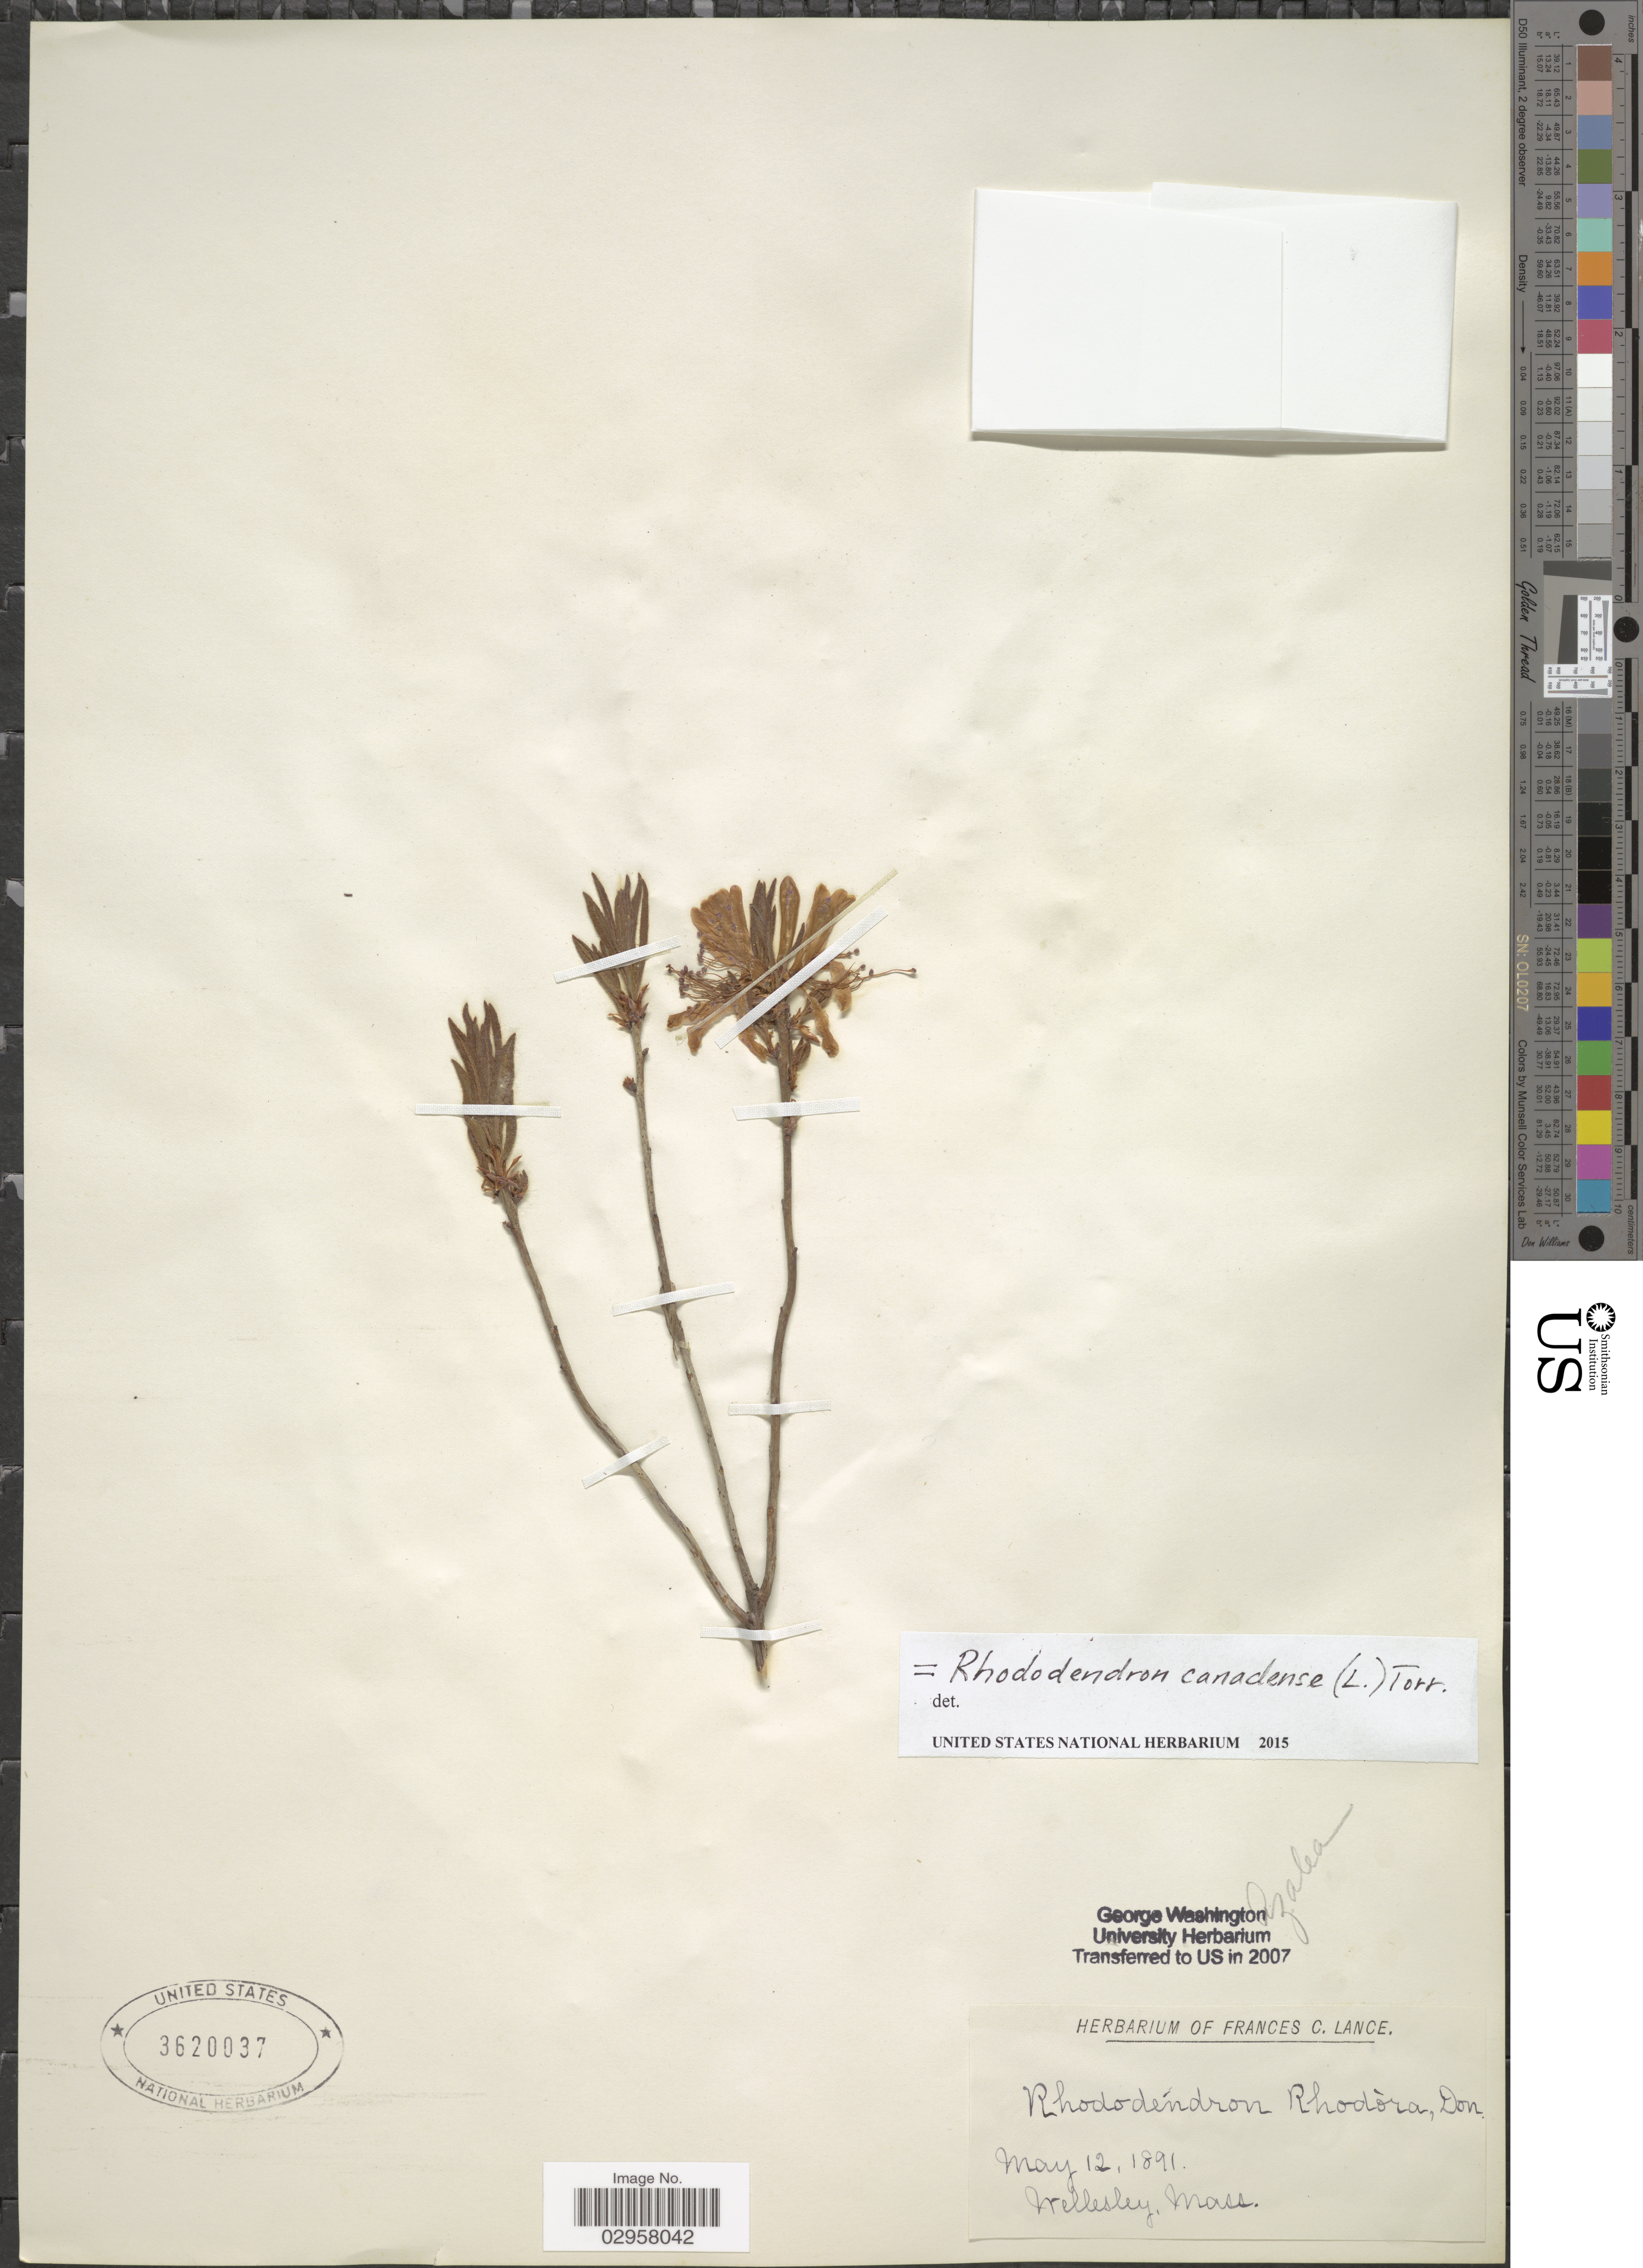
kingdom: Plantae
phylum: Tracheophyta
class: Magnoliopsida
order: Ericales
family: Ericaceae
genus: Rhododendron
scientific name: Rhododendron canadense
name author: (L.) Torr.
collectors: ex herb. Frances C. Lance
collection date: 1891-05-12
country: United States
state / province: Massachusetts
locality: Wellesley.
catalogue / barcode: US 3620037